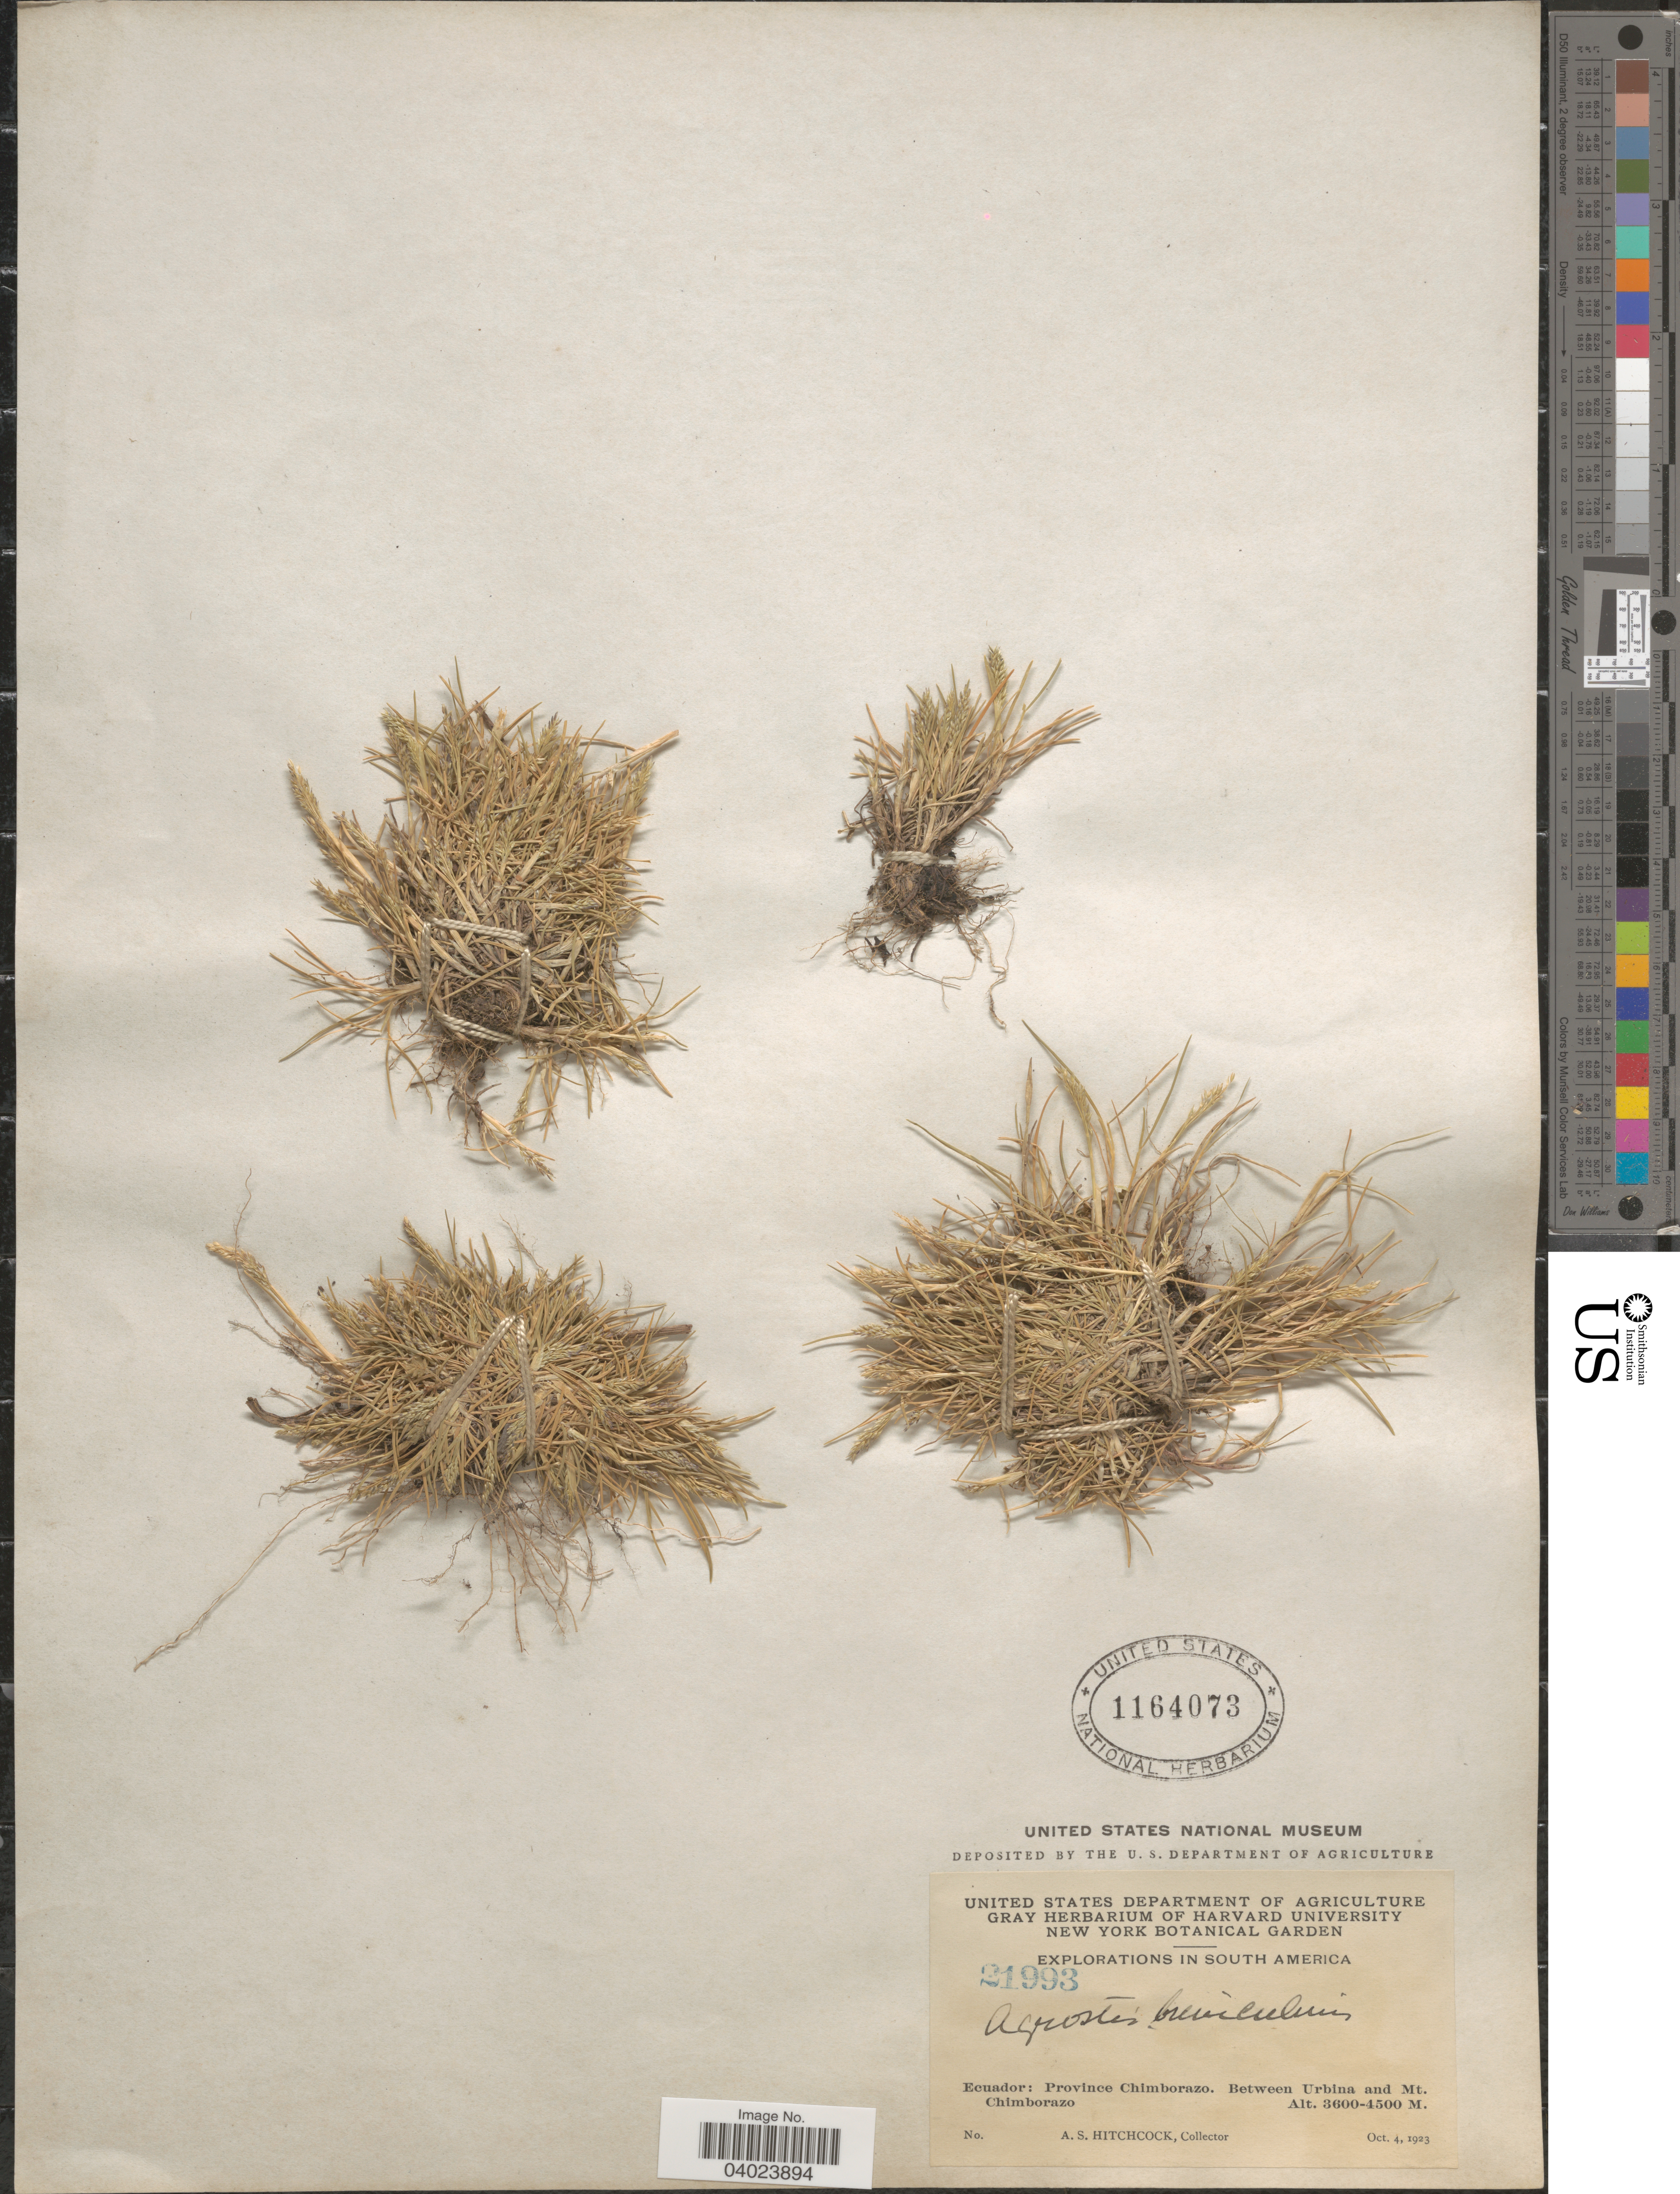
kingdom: Plantae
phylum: Tracheophyta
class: Liliopsida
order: Poales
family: Poaceae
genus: Agrostis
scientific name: Agrostis breviculmis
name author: Hitchc.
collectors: A. S. Hitchcock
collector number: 21993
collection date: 1923-10-04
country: Ecuador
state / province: Chimborazo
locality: Between Urbina and Mt. Chimborazo.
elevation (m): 3600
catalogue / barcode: US 1164073